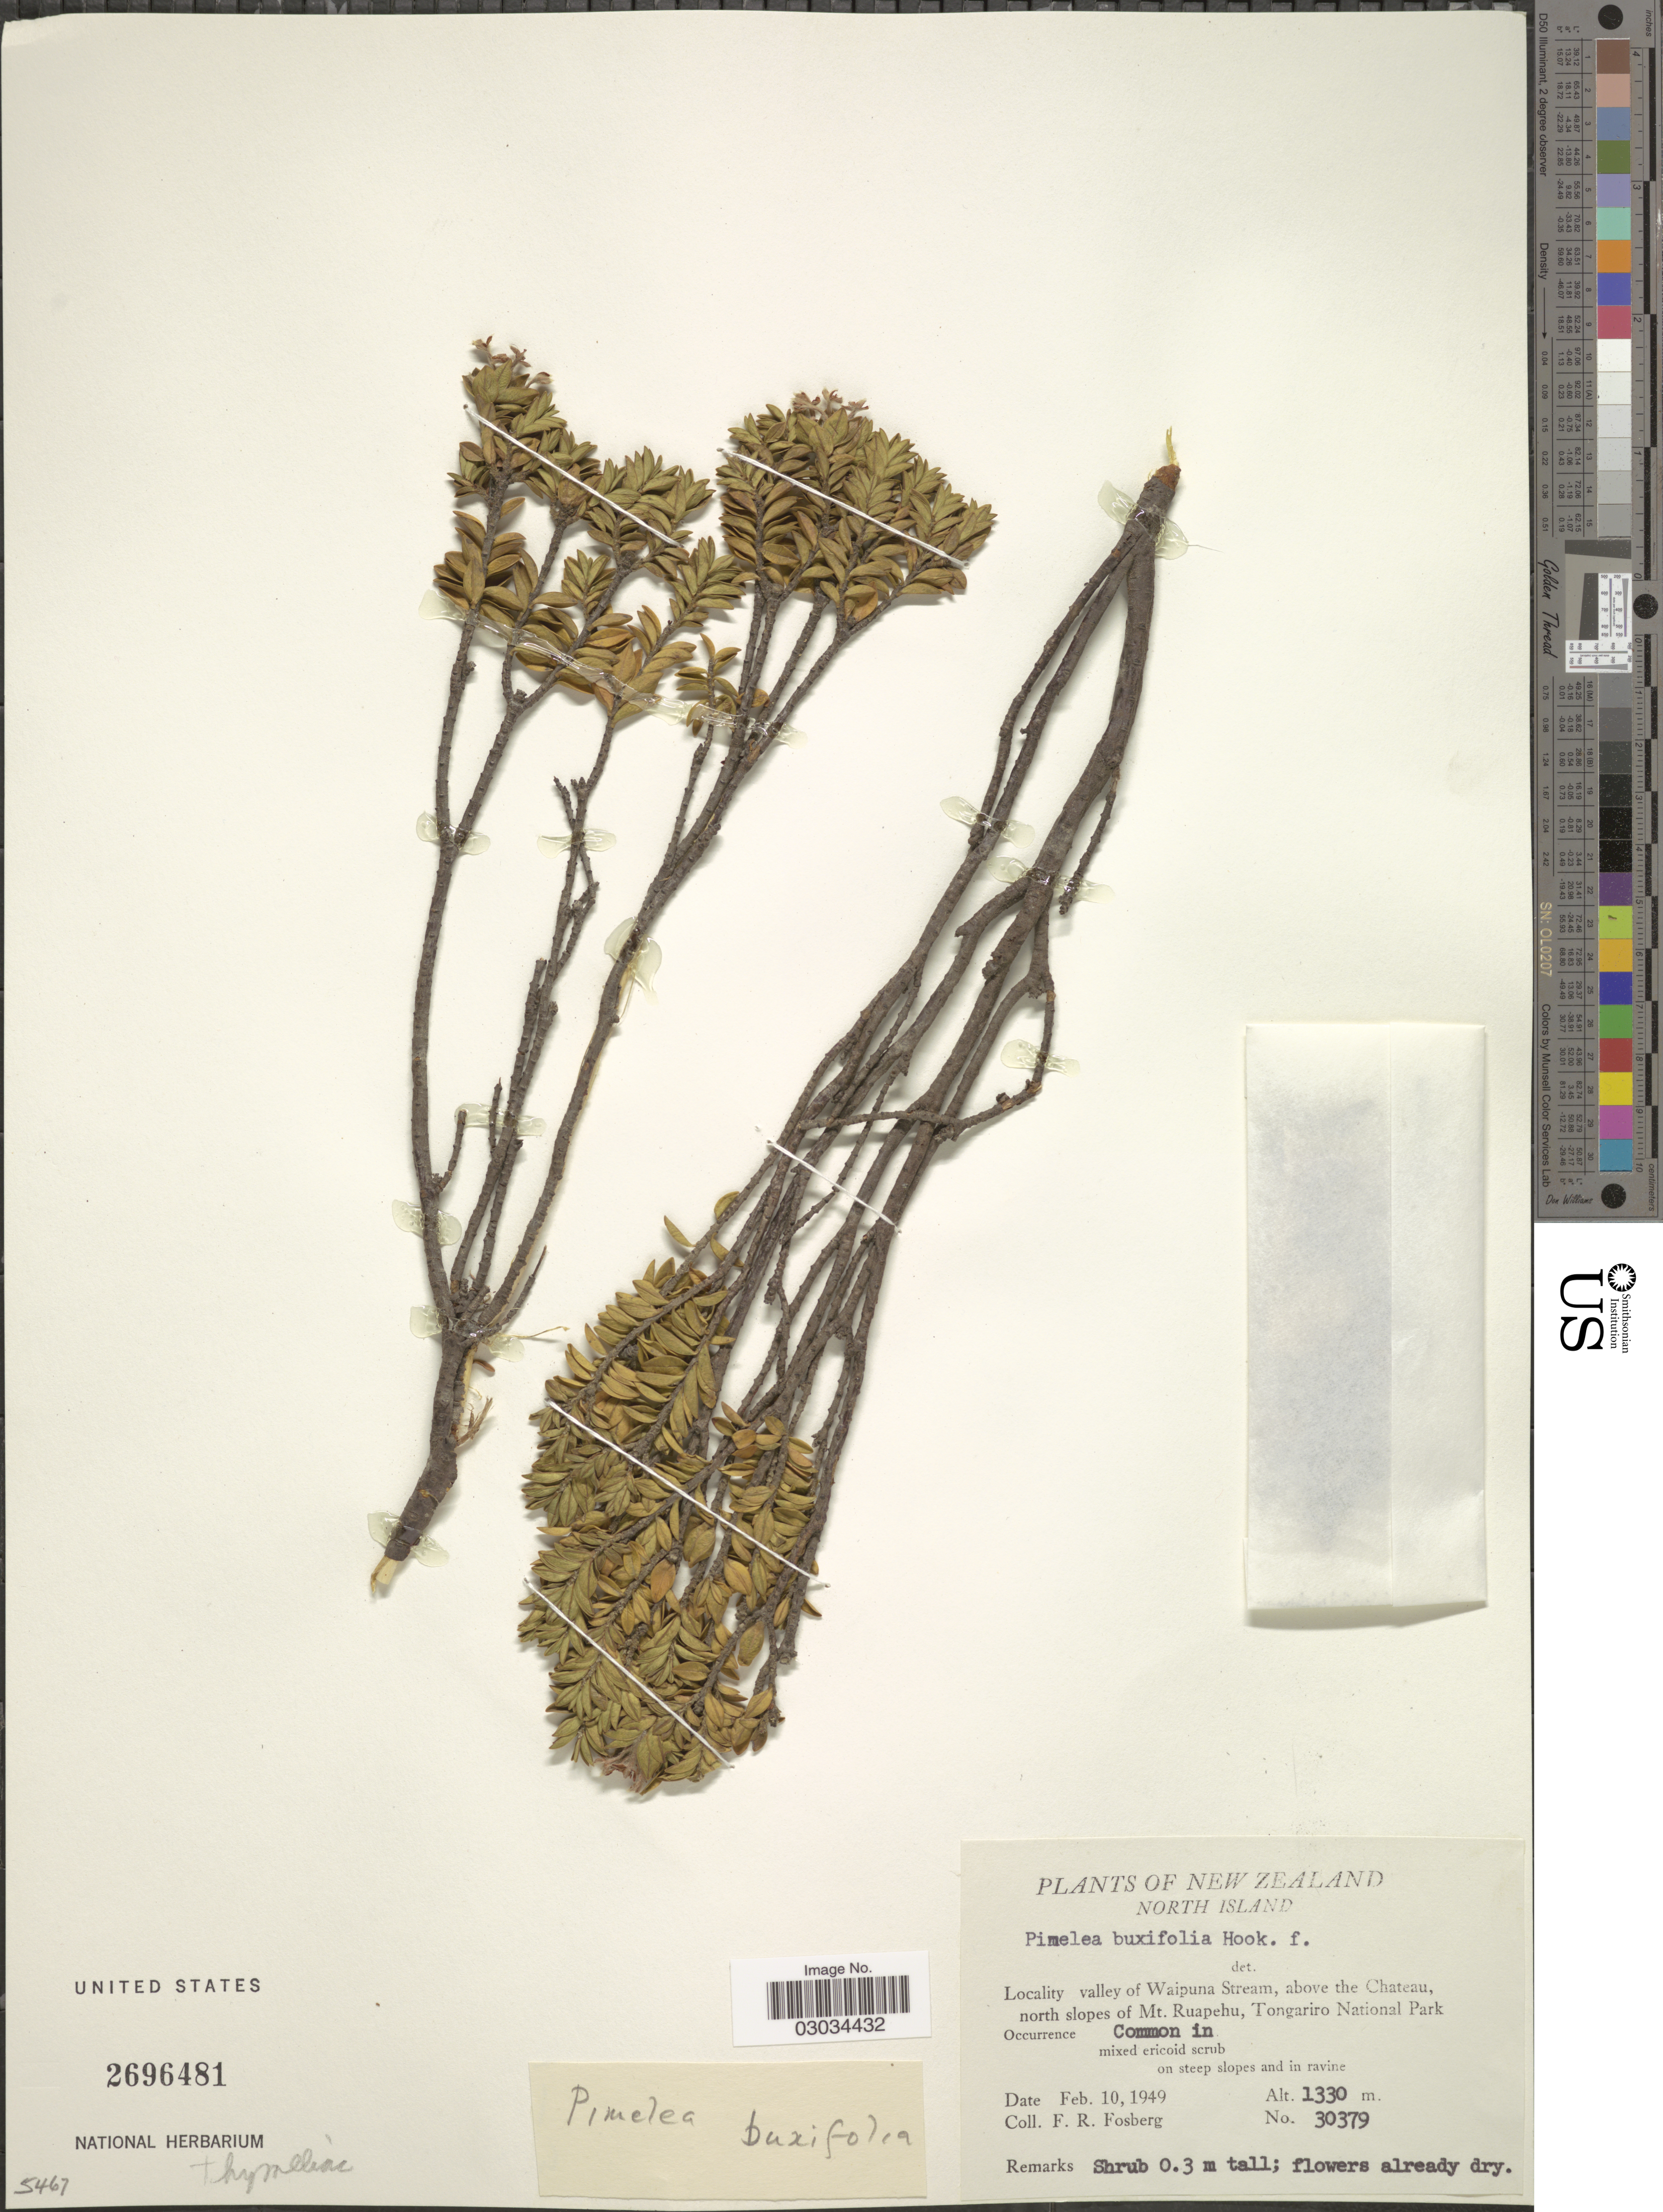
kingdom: Plantae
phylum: Tracheophyta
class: Magnoliopsida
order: Malvales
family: Thymelaeaceae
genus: Pimelea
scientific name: Pimelea buxifolia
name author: Hook. f.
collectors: F. R. Fosberg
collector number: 30379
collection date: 1949-02-10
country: New Zealand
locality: North Island. Valley of Waipuna Stream, above the Chateau, north slopes of Mt. Ruapehu, Tongariro National Park.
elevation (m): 1330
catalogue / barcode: US 2696481